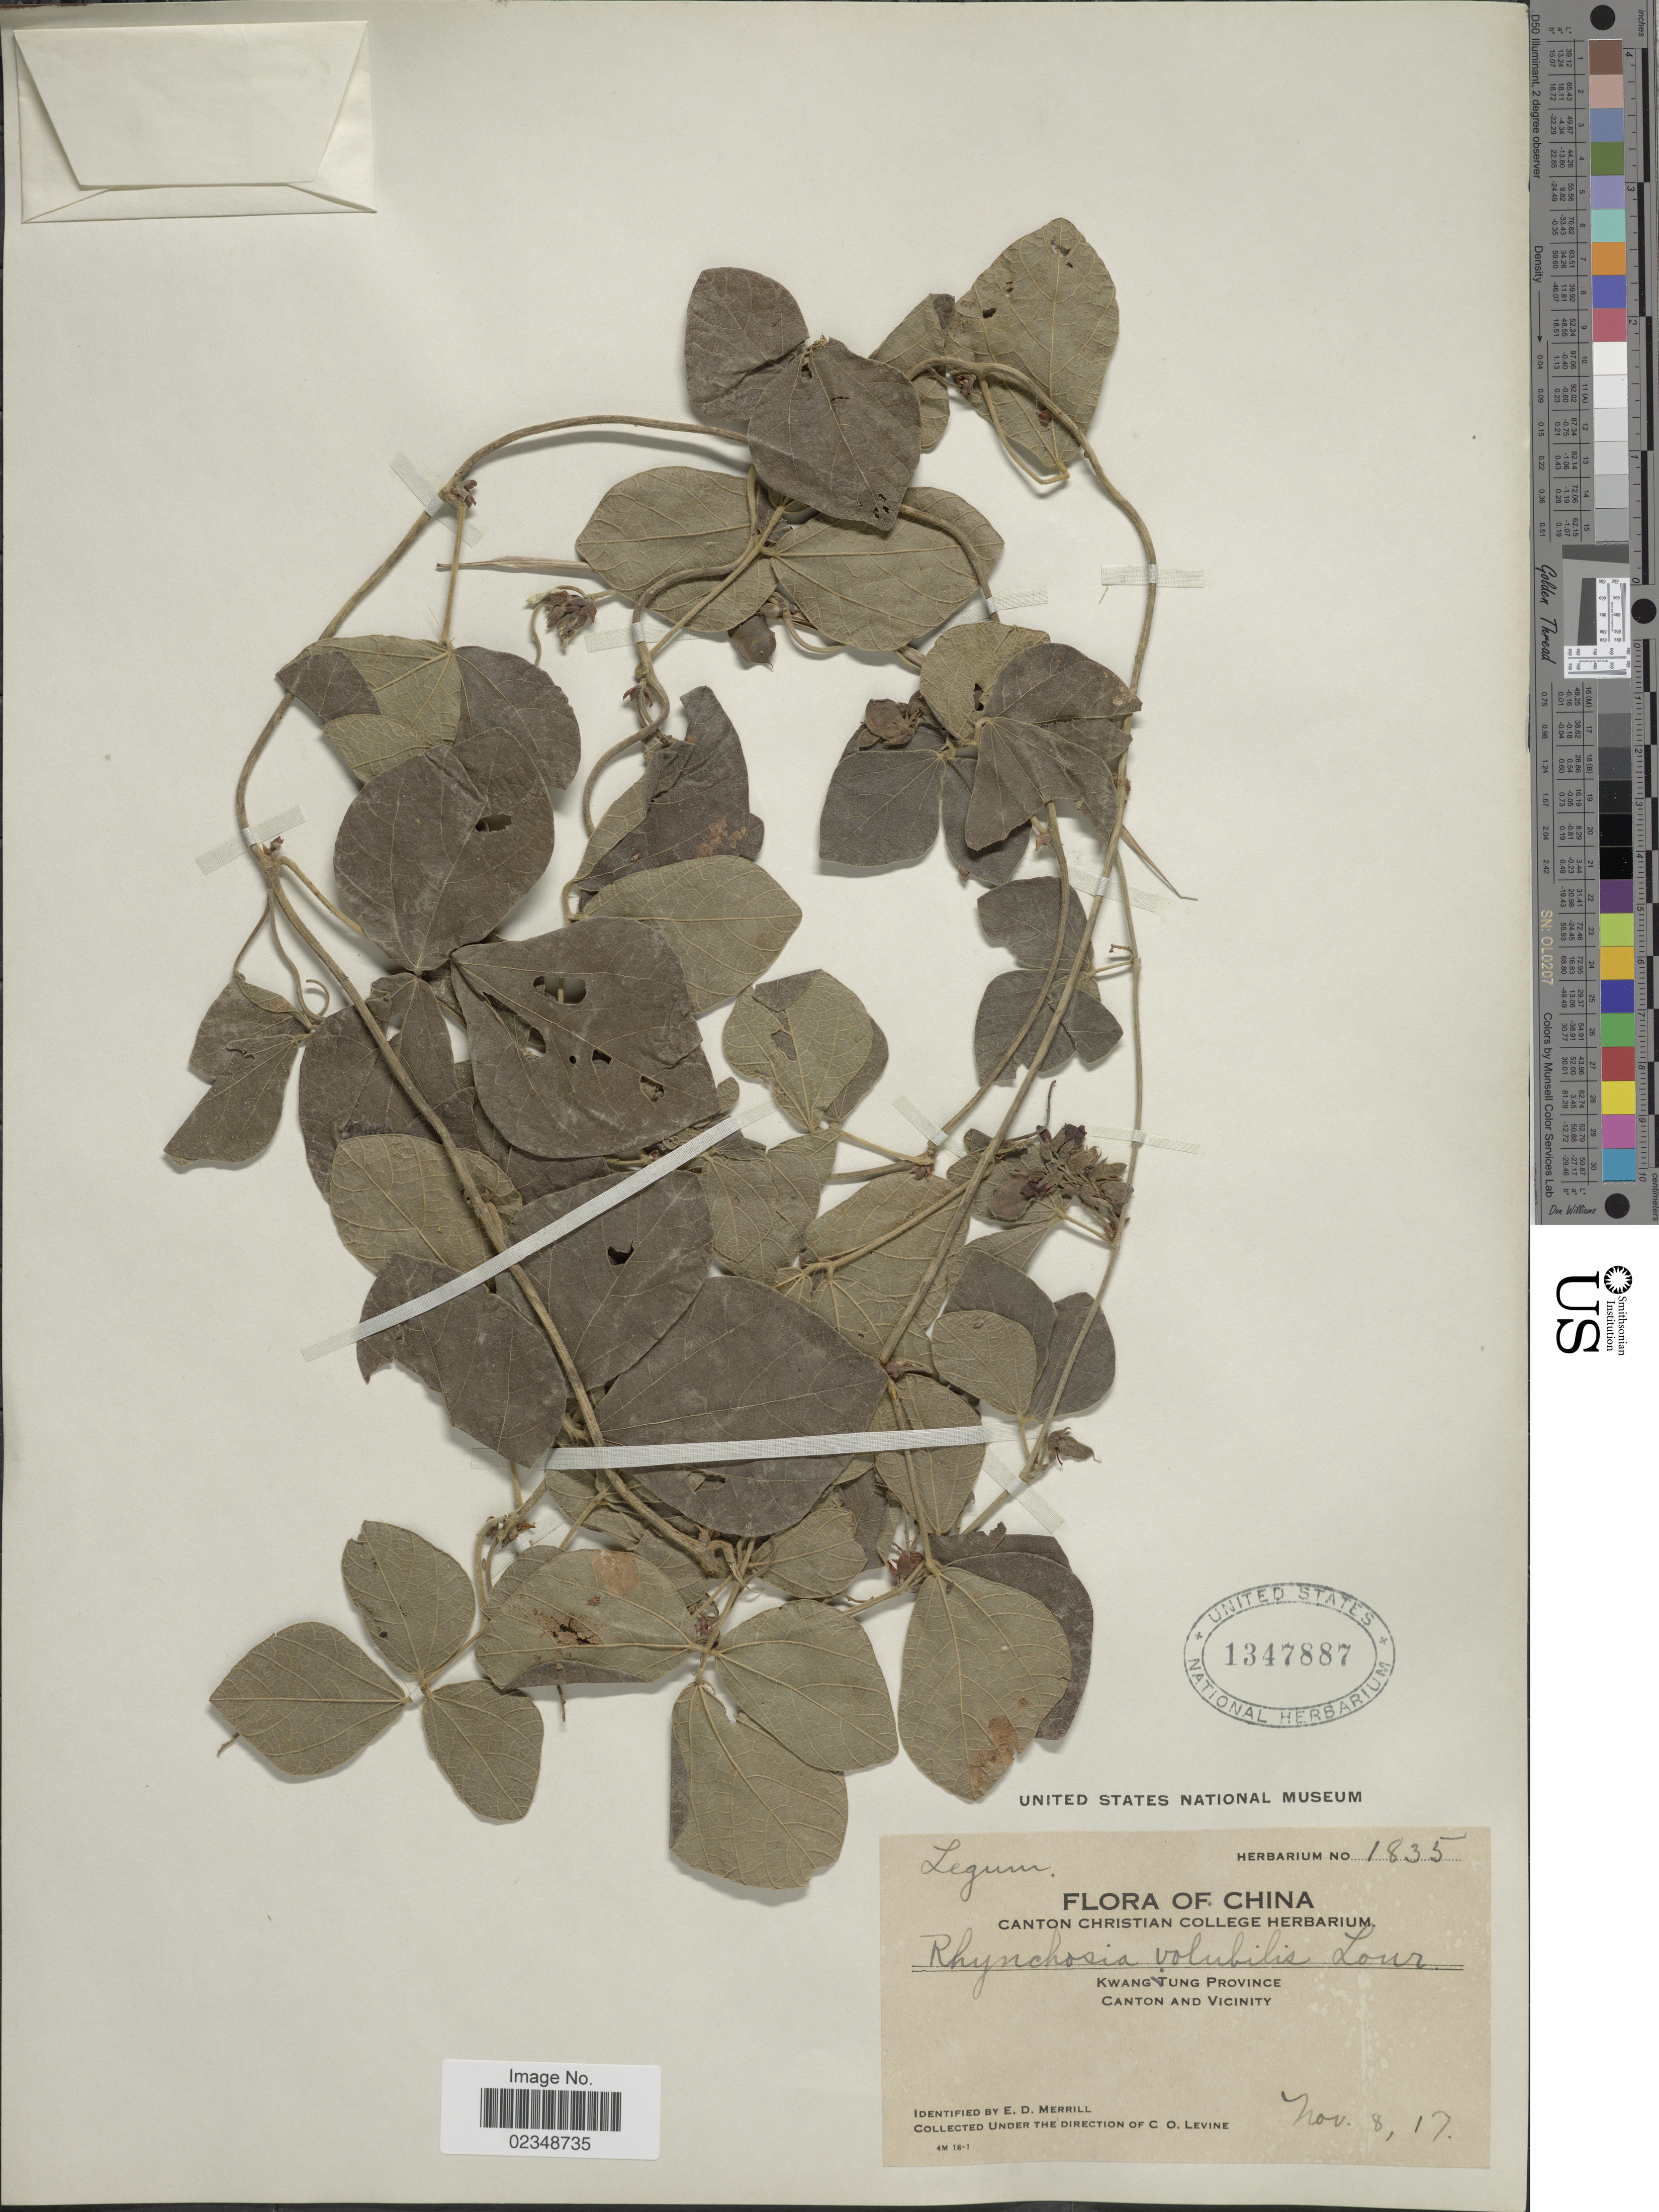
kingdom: Plantae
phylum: Tracheophyta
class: Magnoliopsida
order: Fabales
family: Fabaceae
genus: Rhynchosia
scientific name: Rhynchosia volubilis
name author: (Michx.) Wood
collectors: C. O. Levine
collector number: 1835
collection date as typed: Transcribed d/m/y: 8/11/17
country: China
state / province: Guangdong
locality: Kwang Tung Province, Canton and Vicinity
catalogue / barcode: US 1347887